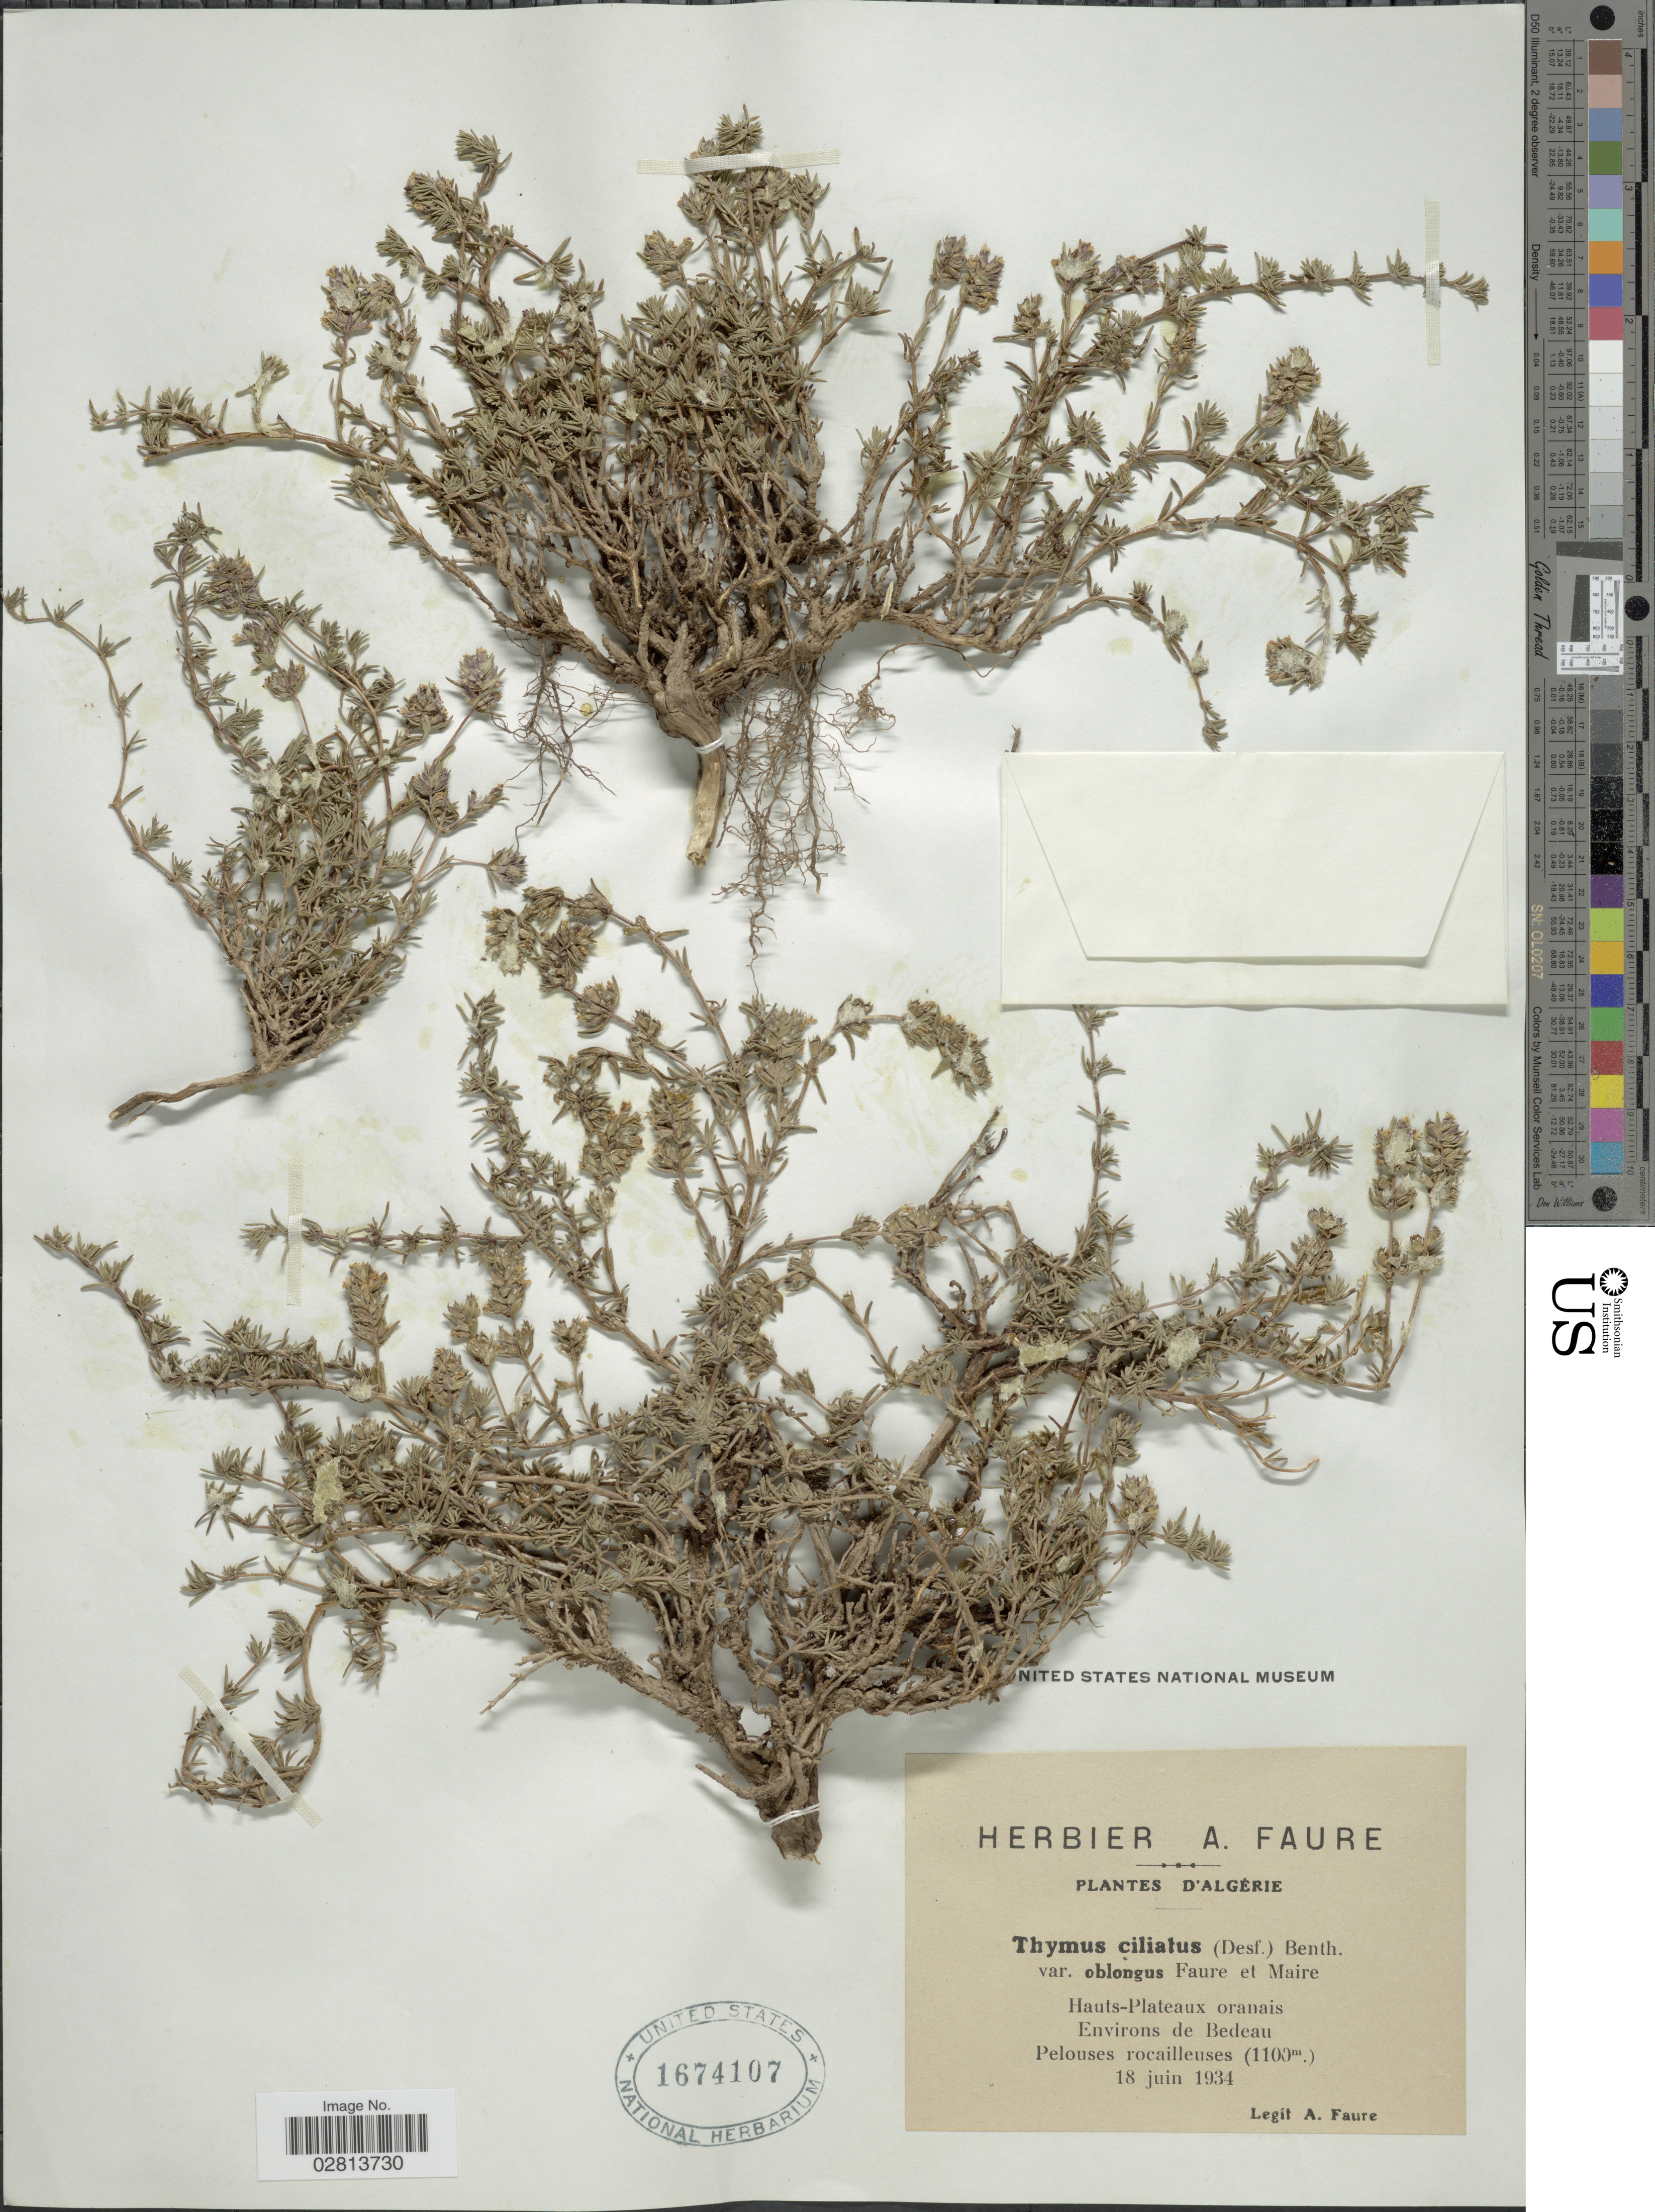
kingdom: Plantae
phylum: Tracheophyta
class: Magnoliopsida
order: Lamiales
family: Lamiaceae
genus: Thymus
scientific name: Thymus ciliatus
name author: Lam.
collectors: A. Faure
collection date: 1934-06-18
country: Algeria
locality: Hauts-Plateaux oranais, Environs de Bedeau, Pelouses rocailleuses.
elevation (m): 1100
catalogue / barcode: US 1674107